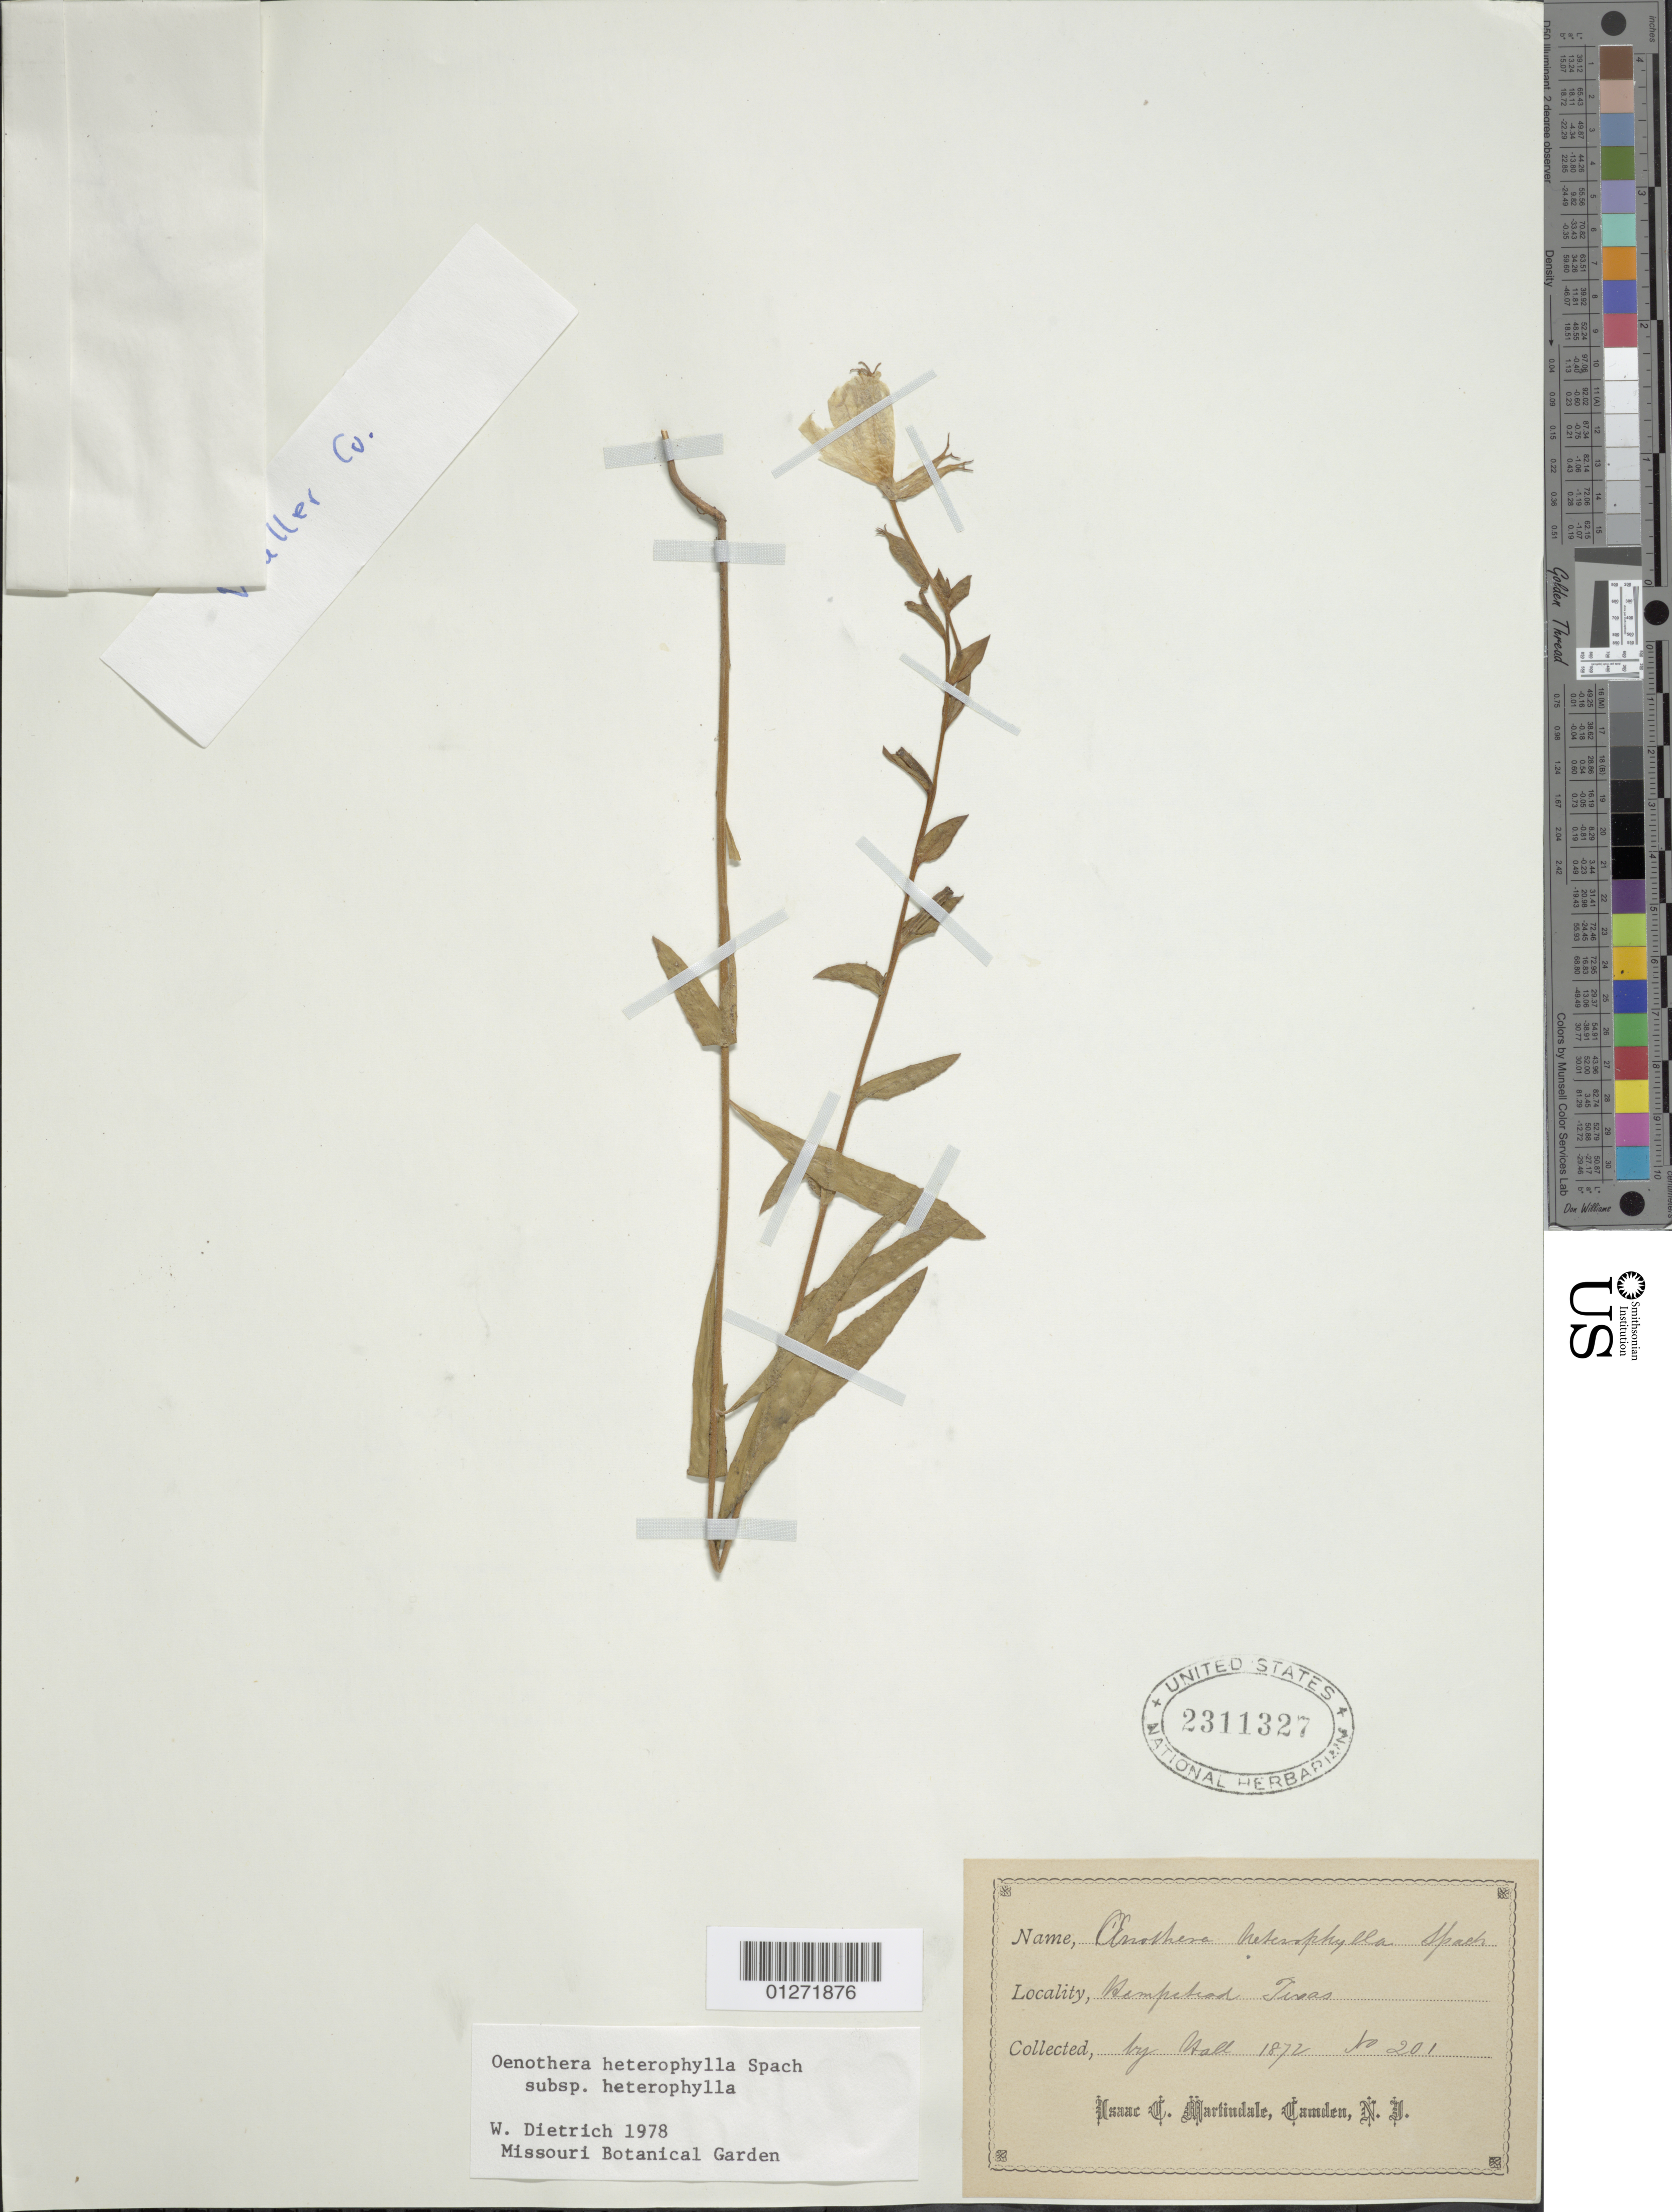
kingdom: Plantae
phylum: Tracheophyta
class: Magnoliopsida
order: Myrtales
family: Onagraceae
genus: Oenothera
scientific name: Oenothera heterophylla subsp. heterophylla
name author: Spach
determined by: Dietrich, W.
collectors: E. Hall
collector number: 201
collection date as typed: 1872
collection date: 1872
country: United States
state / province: Texas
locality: Hempstead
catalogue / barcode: US 2311327